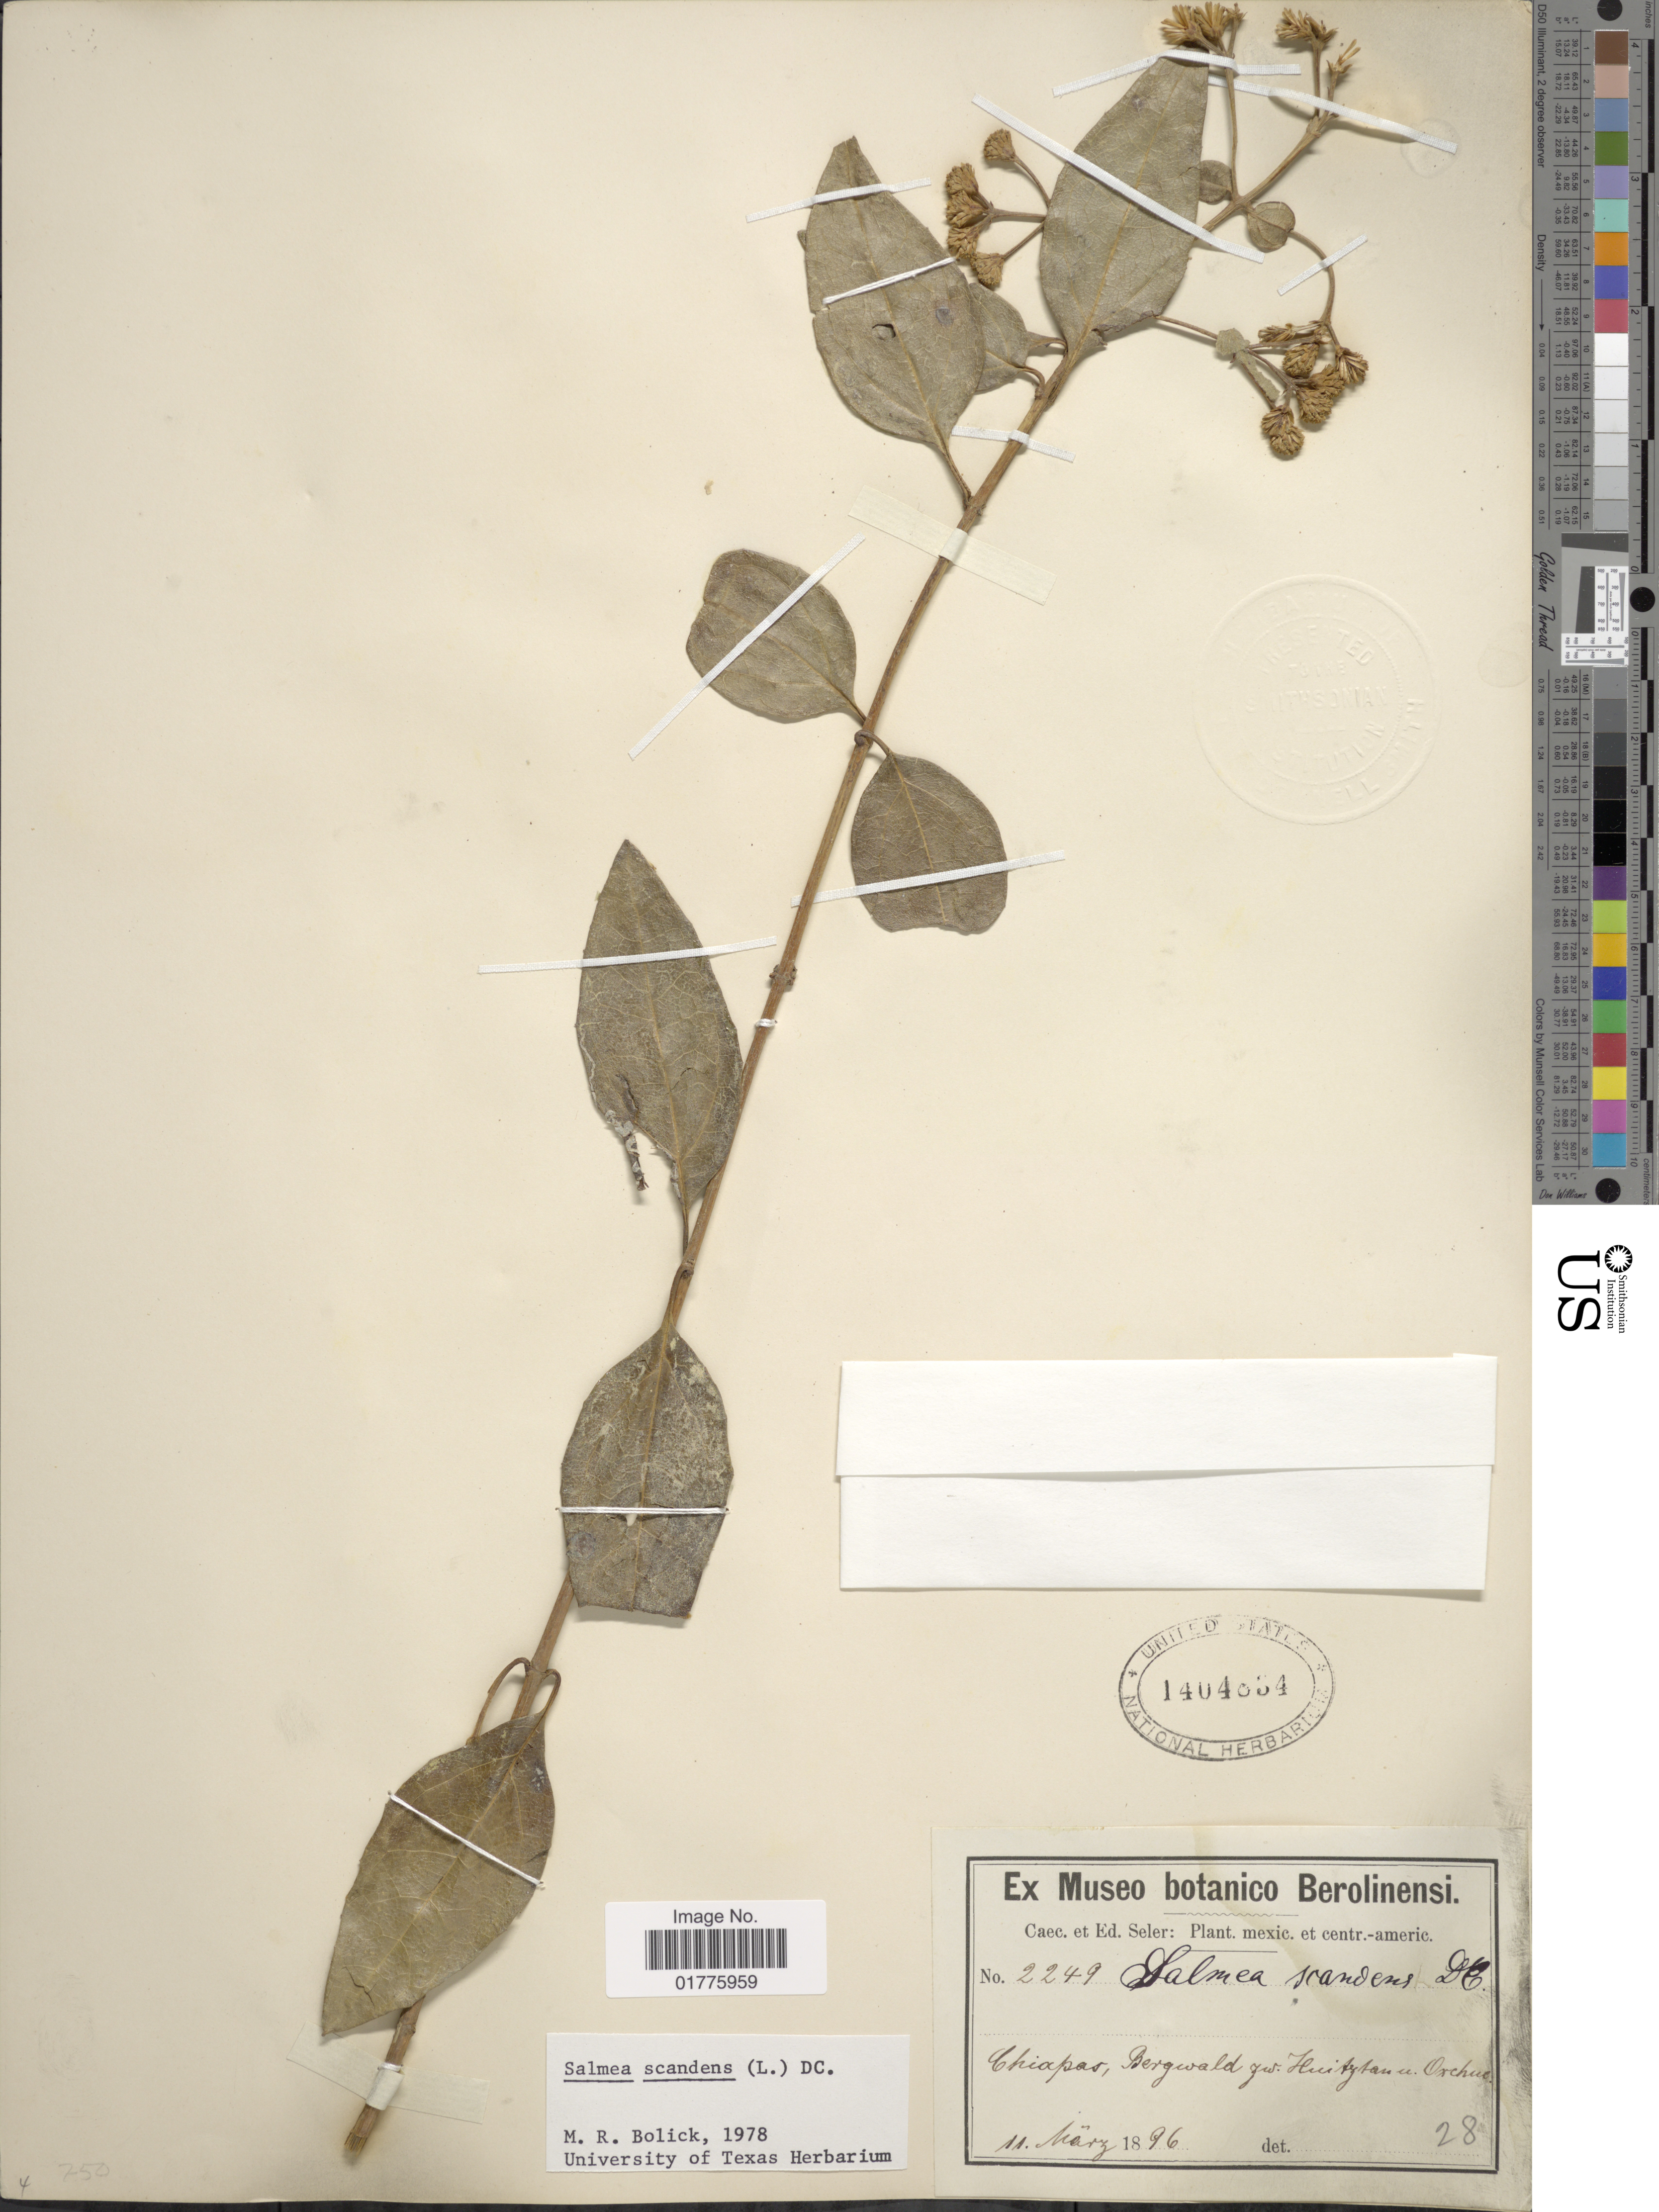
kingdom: Plantae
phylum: Tracheophyta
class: Magnoliopsida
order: Asterales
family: Asteraceae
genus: Salmea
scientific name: Salmea scandens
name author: (L.) DC.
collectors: ex Caec. et Ed Seler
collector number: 2249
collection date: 1896-03-11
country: Mexico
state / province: Chiapas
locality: Bergwald zw. Huitzlan u. Oxchuc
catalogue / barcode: US 1404834